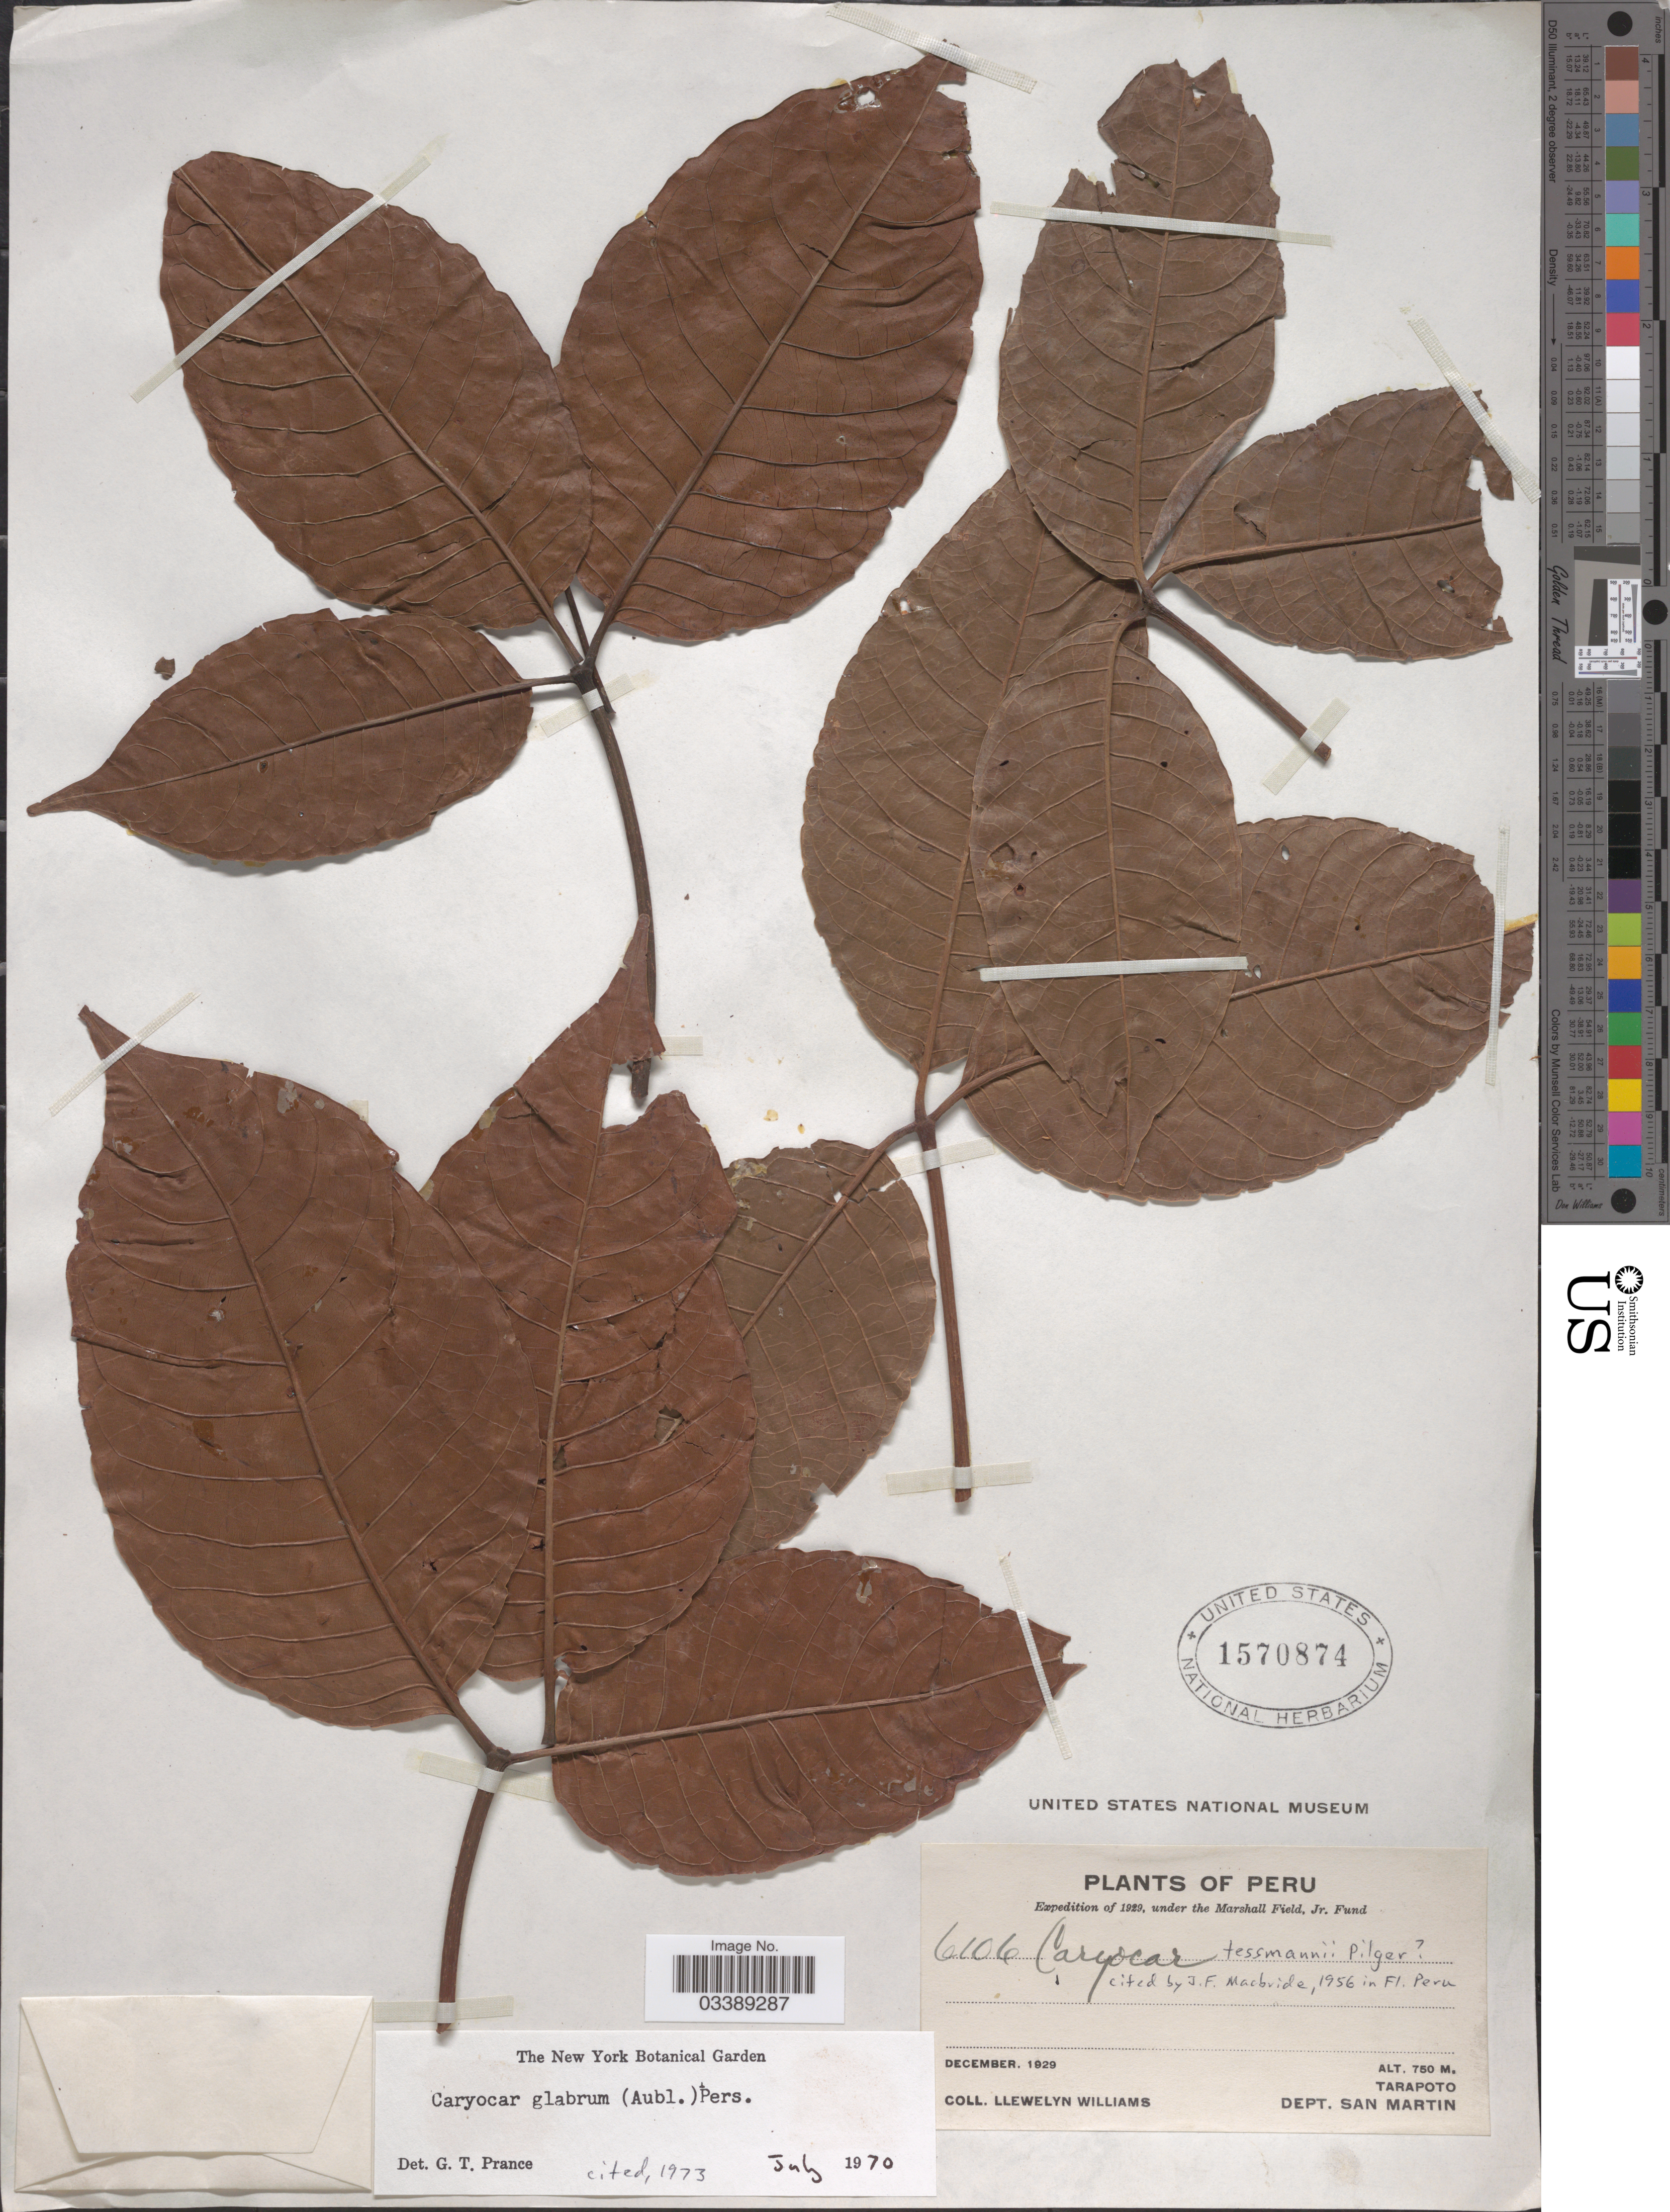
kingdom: Plantae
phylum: Tracheophyta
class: Magnoliopsida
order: Malpighiales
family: Caryocaraceae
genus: Caryocar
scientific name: Caryocar glabrum subsp. glabrum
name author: (Aubl.) Pers.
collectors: Ll. Williams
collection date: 1929-12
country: Peru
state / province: San Martín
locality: Tarapoto. Dept. San Martin.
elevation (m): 750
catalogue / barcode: US 1570874